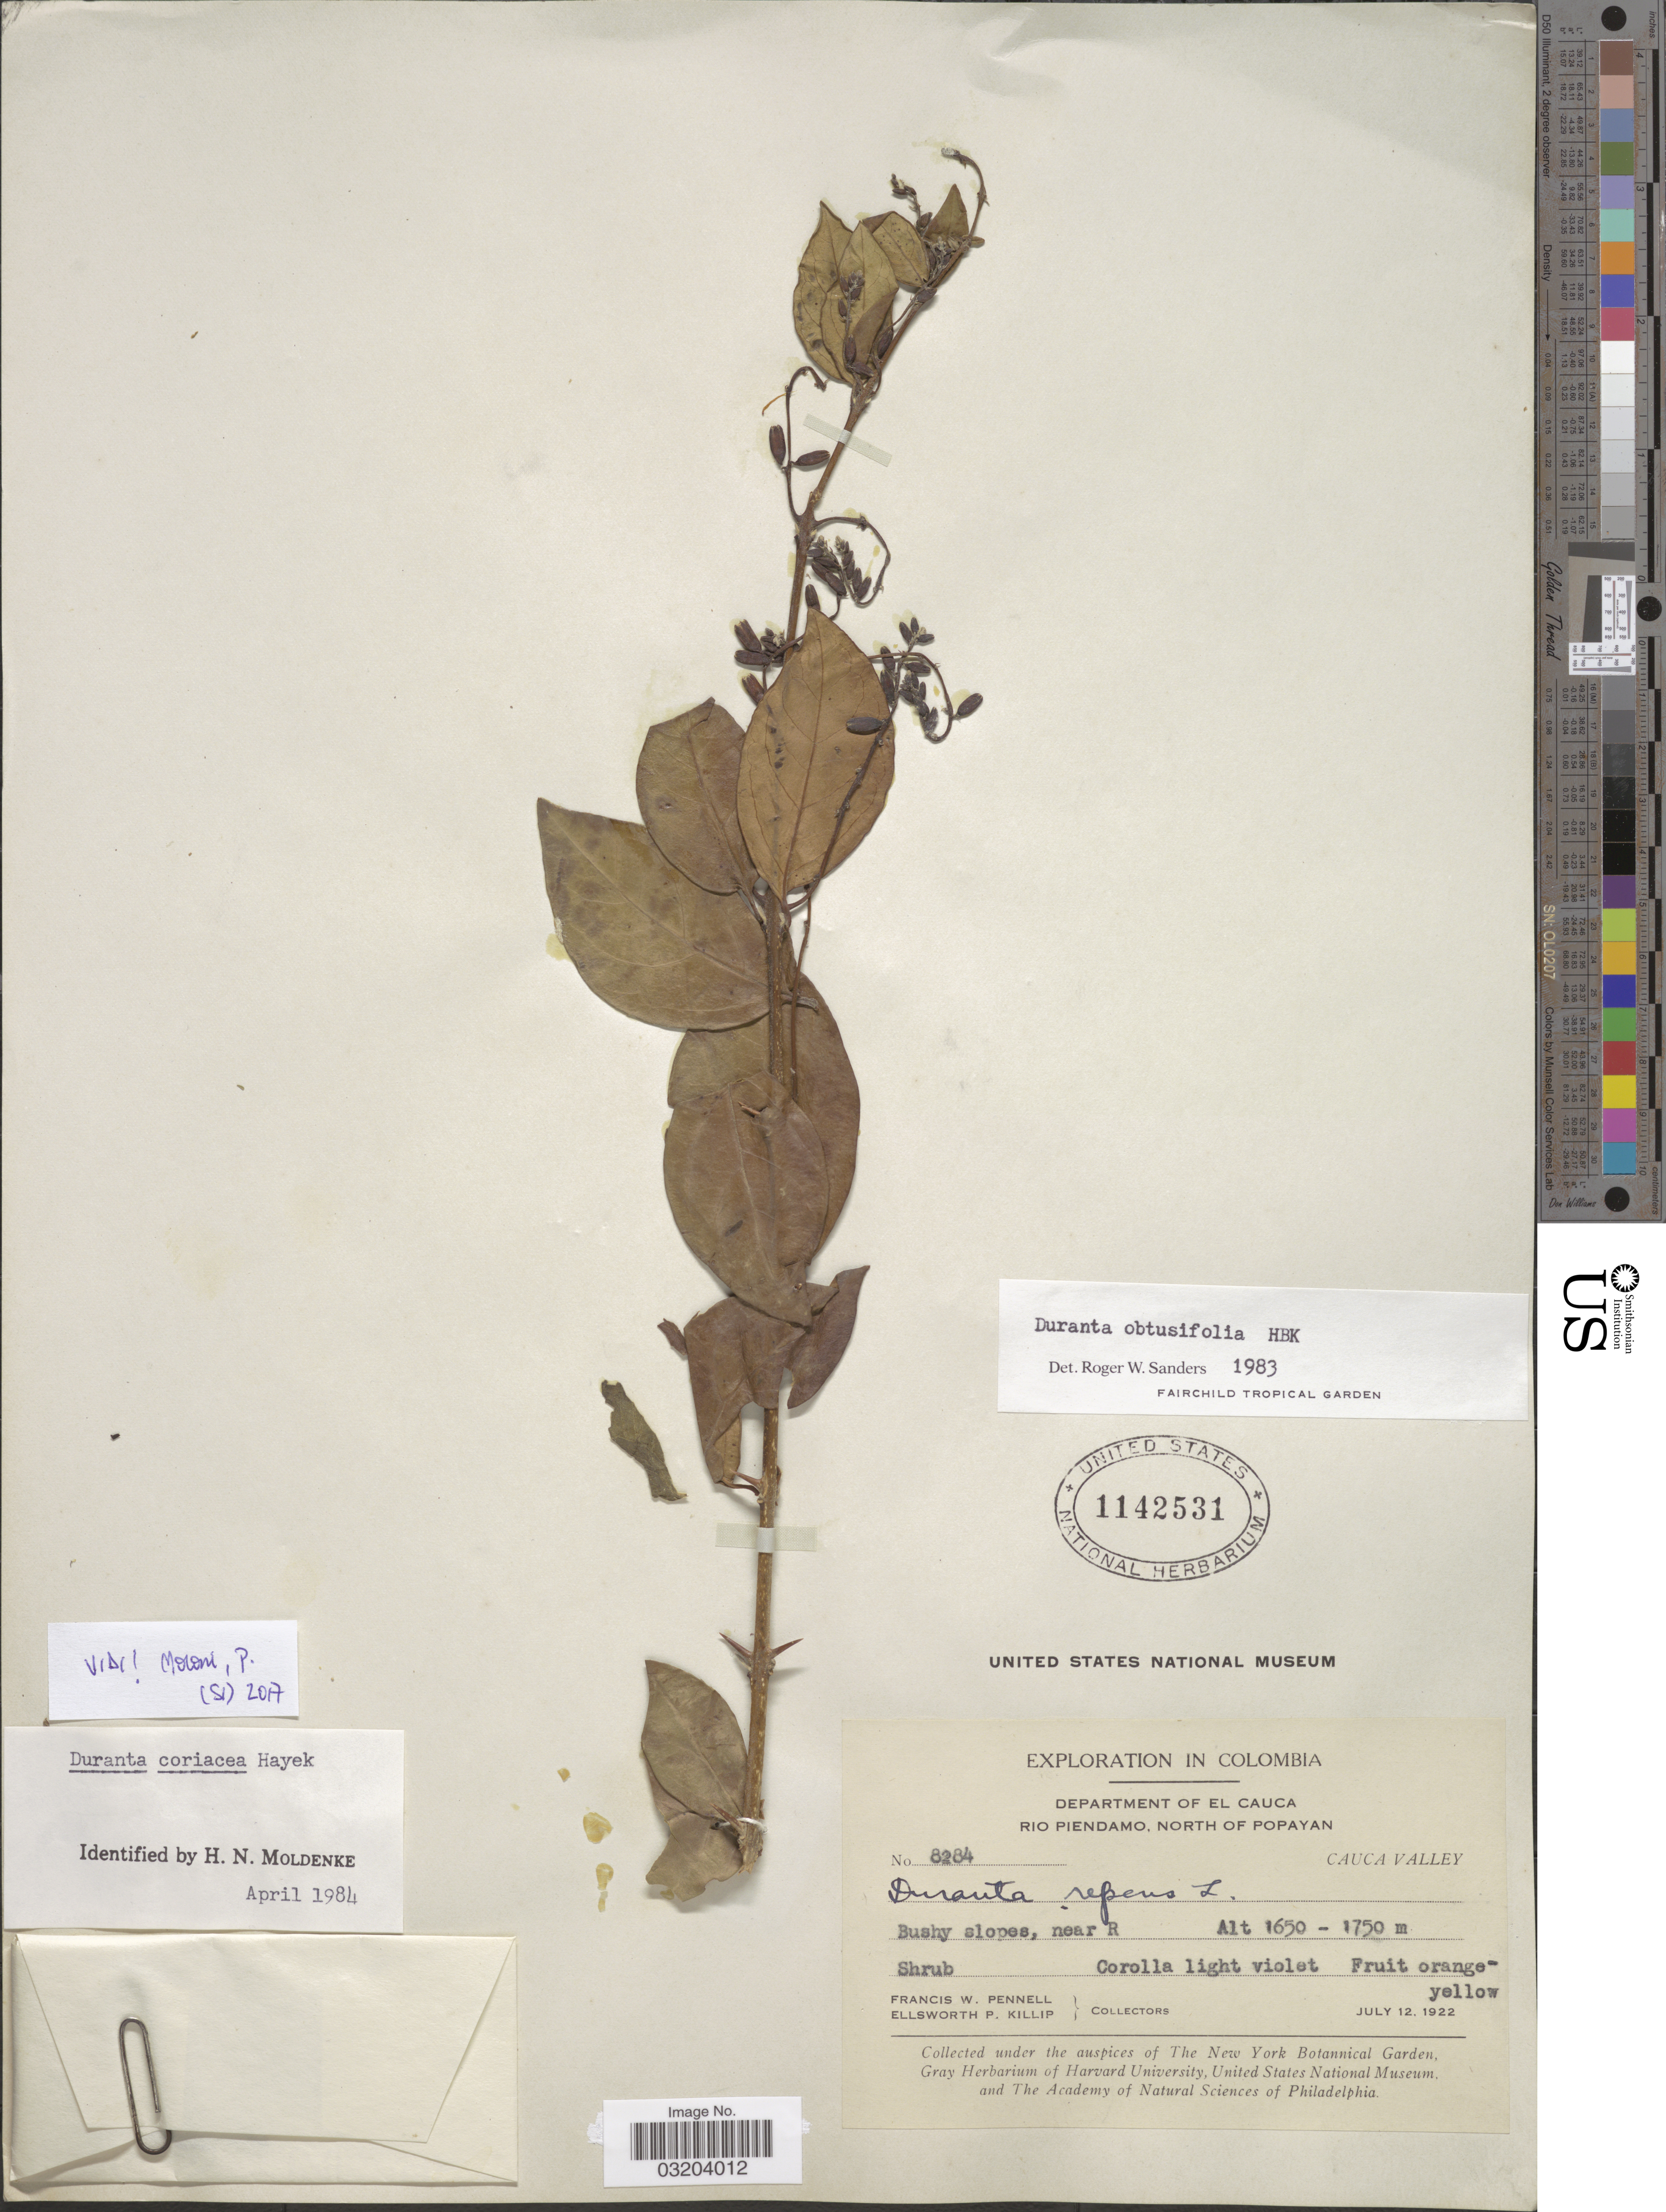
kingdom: Plantae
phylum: Tracheophyta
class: Magnoliopsida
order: Lamiales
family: Verbenaceae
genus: Duranta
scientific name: Duranta coriacea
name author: Hayek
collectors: F. W. Pennell & E. P. Killip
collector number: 8284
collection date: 1922-07-12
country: Colombia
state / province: Cauca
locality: Dapartment of El Cauca. Rio Piendamo, North of Popayan. Bushy slopes, near R. Cauca Valley.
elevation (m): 1650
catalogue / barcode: US 1142531